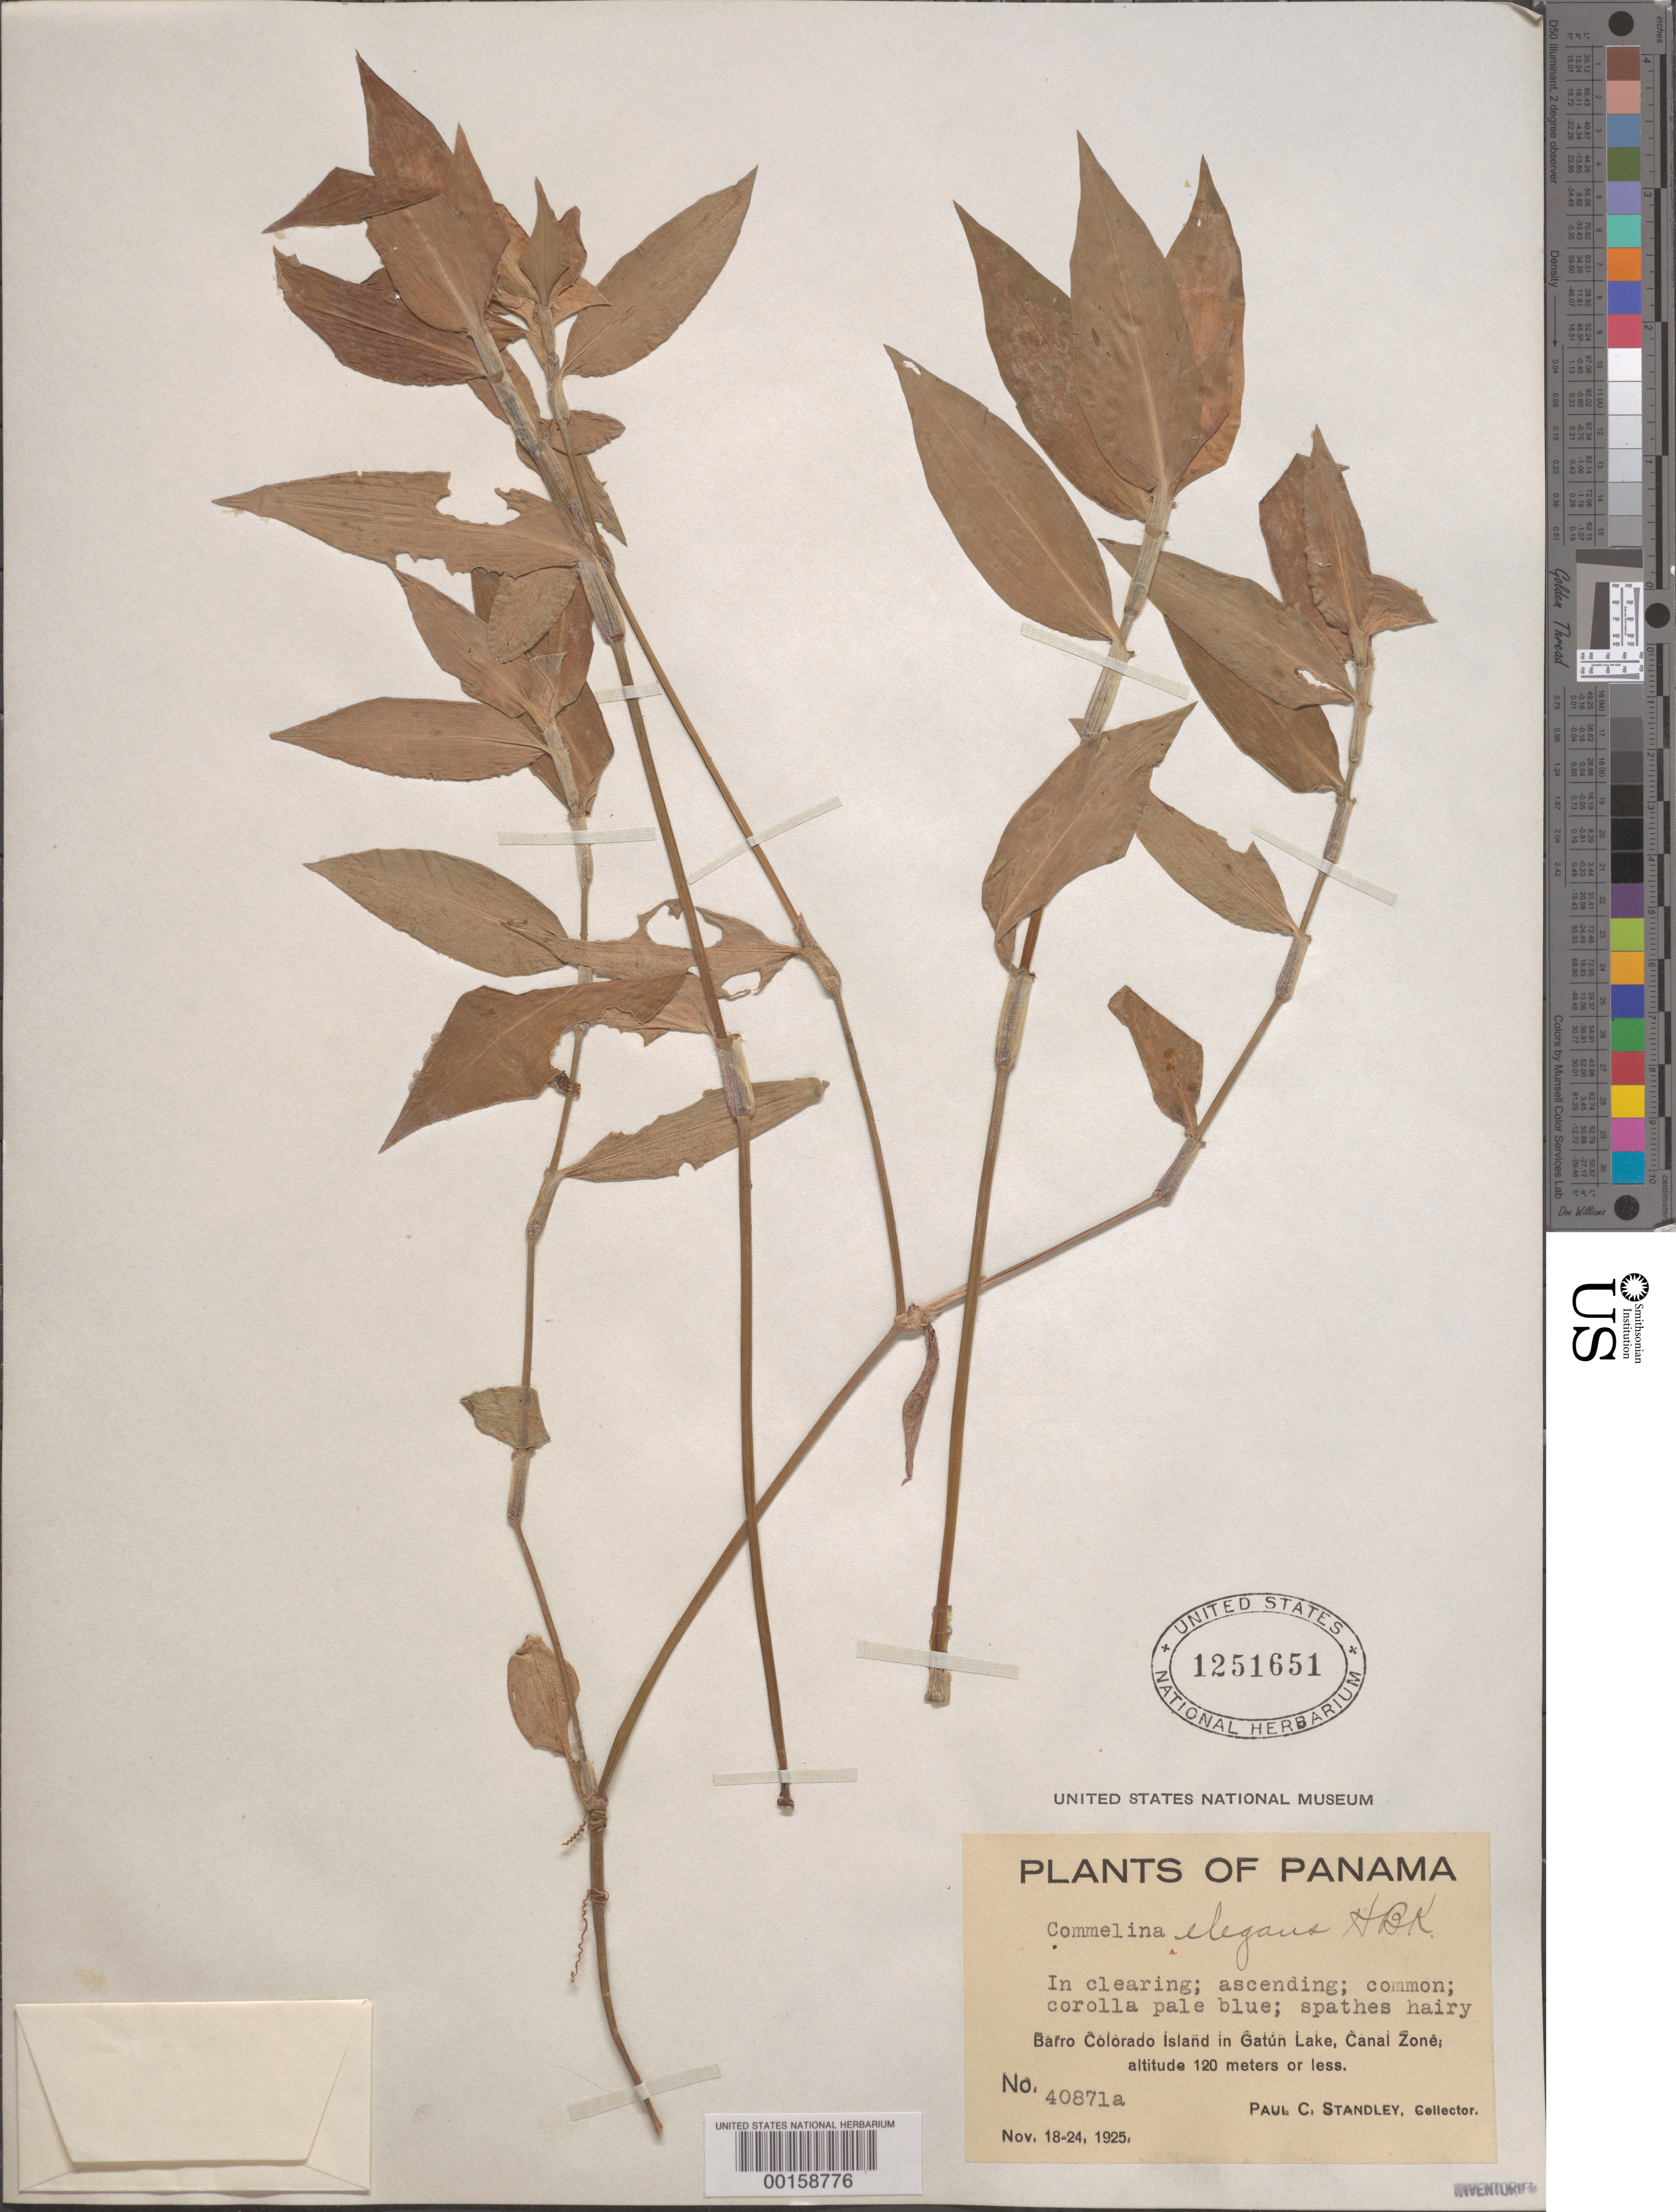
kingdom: Plantae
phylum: Tracheophyta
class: Liliopsida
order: Commelinales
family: Commelinaceae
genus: Commelina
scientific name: Commelina erecta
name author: L.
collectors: P. C. Standley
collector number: A40871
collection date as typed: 18 Nov 1925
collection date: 1925-11-18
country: Panama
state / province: Panamá Oeste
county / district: Canal Zone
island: Barro Colorado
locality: Gatun Lake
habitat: Clearing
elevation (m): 120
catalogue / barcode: US 1251651